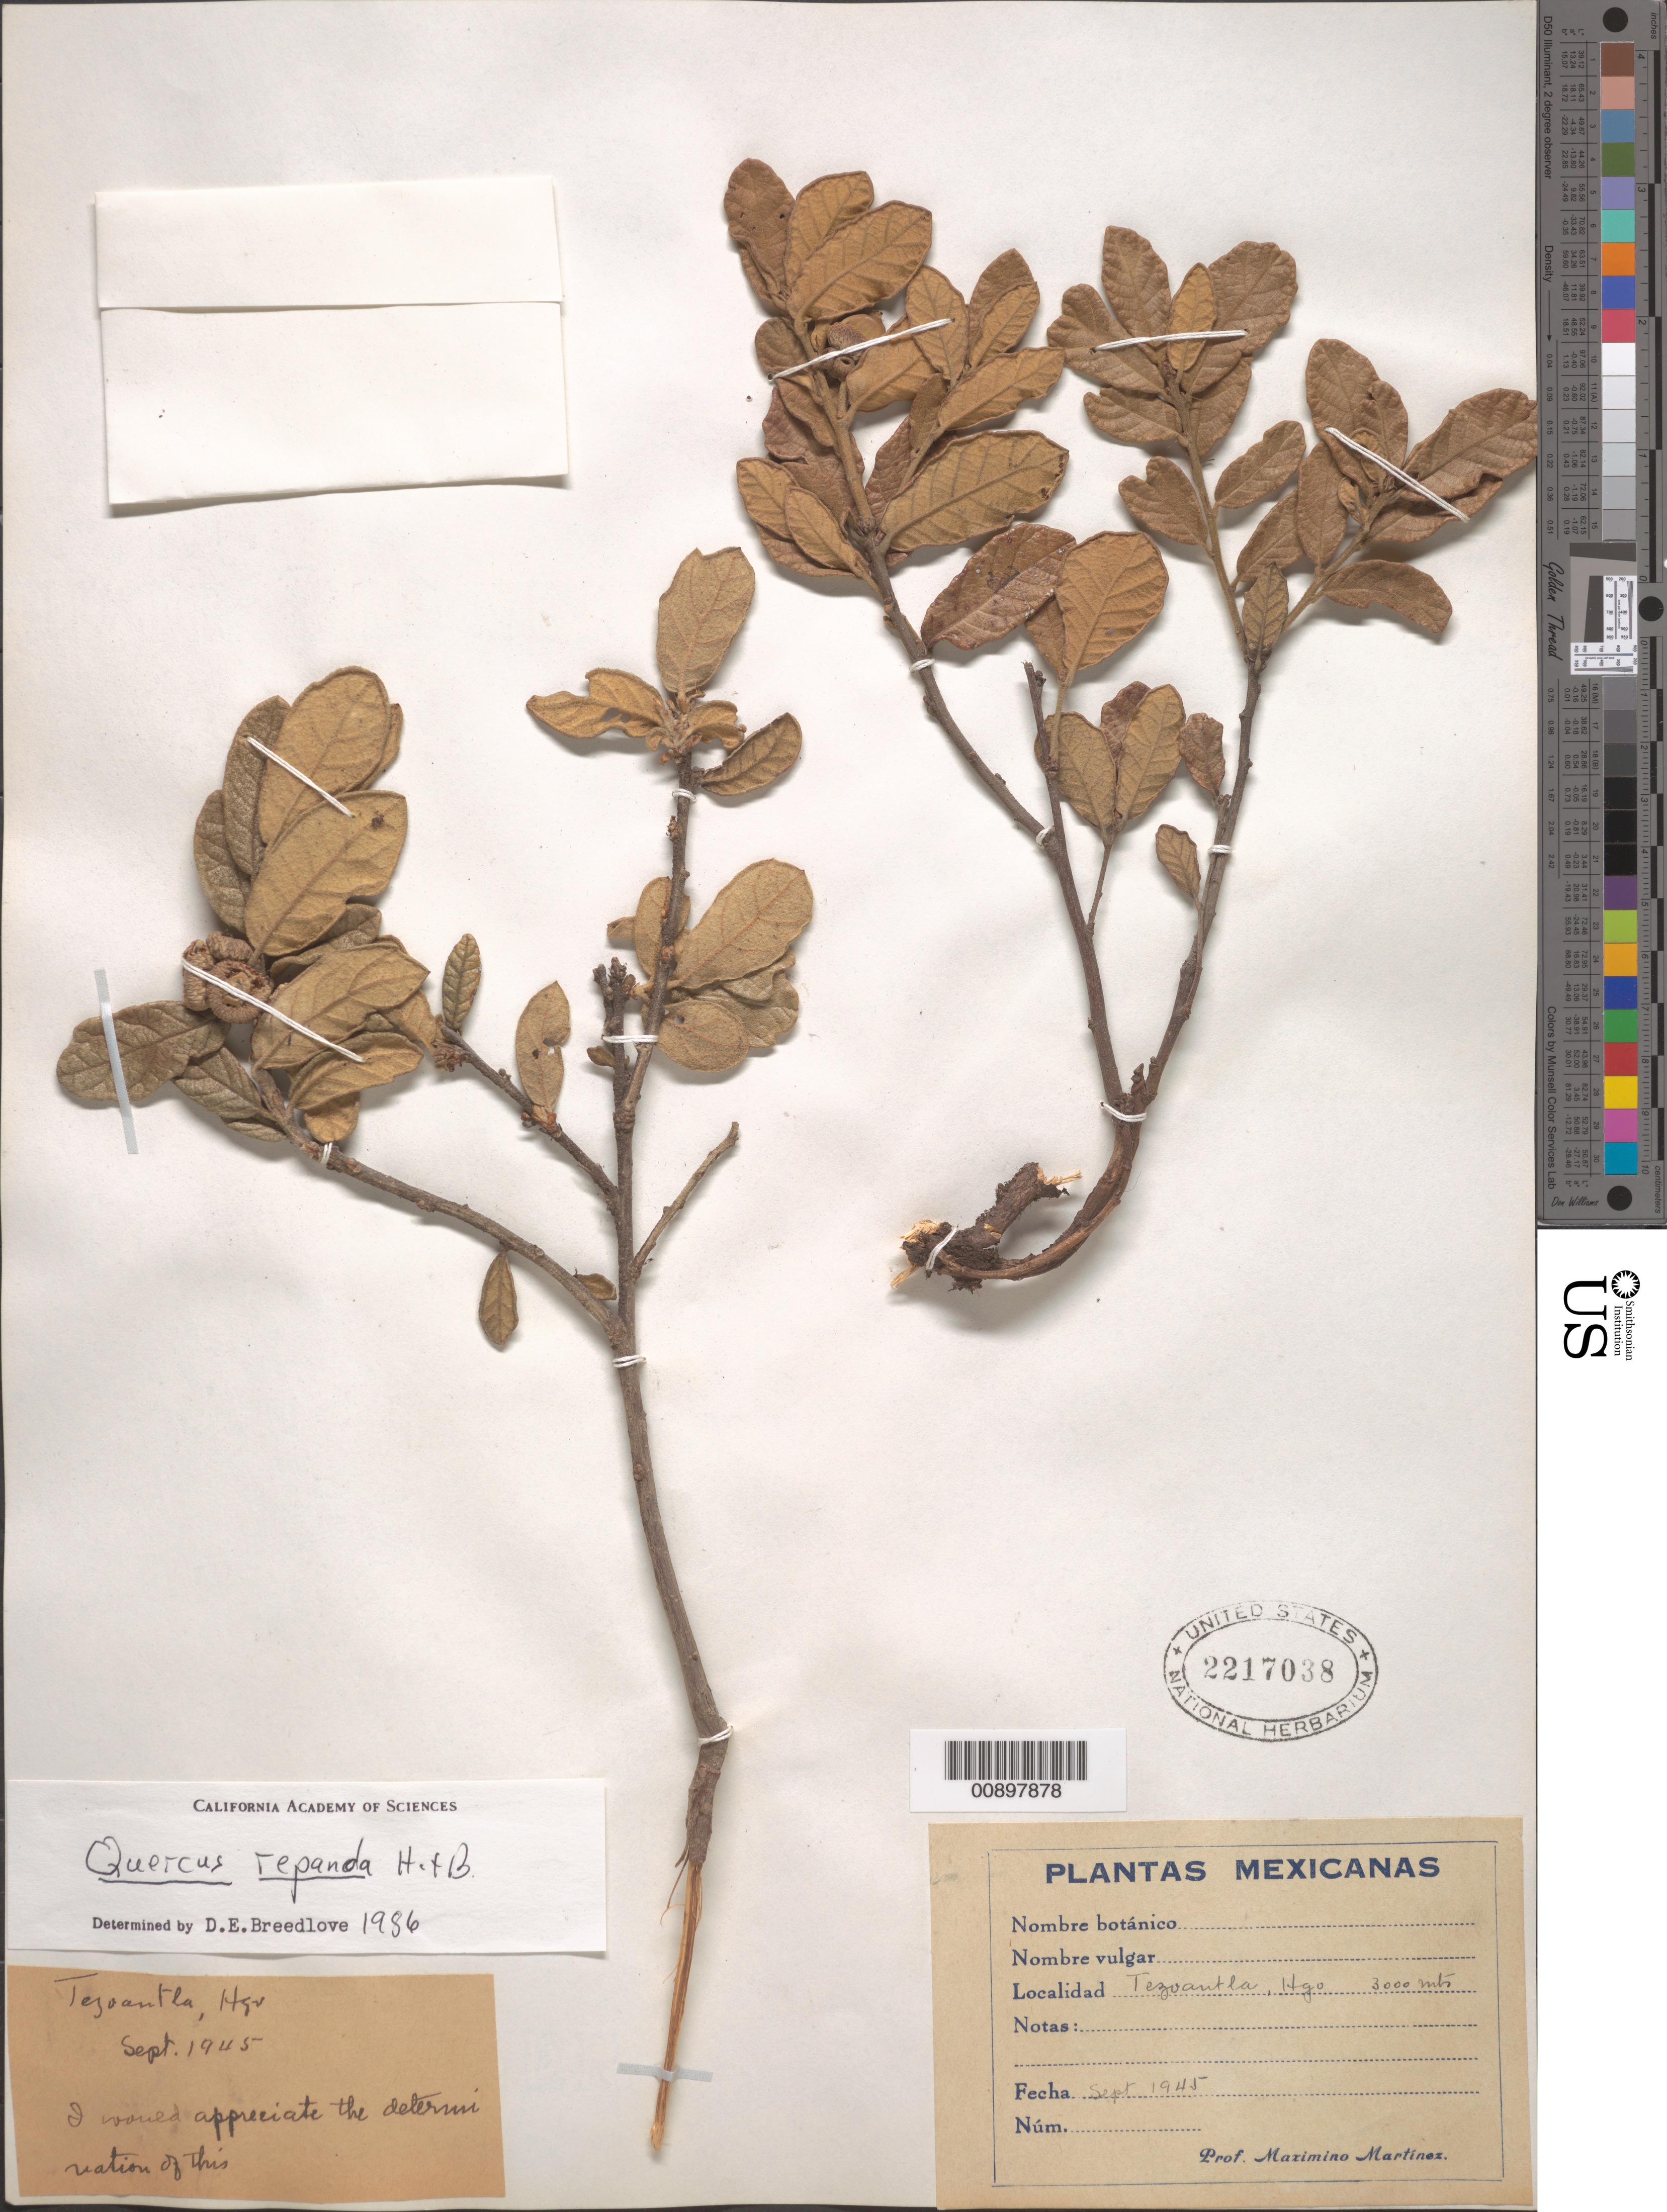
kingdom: Plantae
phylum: Tracheophyta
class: Magnoliopsida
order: Fagales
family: Fagaceae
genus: Quercus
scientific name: Quercus repanda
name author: Humb. & Bonpl.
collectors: M. Martinez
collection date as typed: Sep 1945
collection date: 1945-09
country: Mexico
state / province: Hidalgo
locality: Tezoantla, Hidalgo.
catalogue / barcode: US 2217038